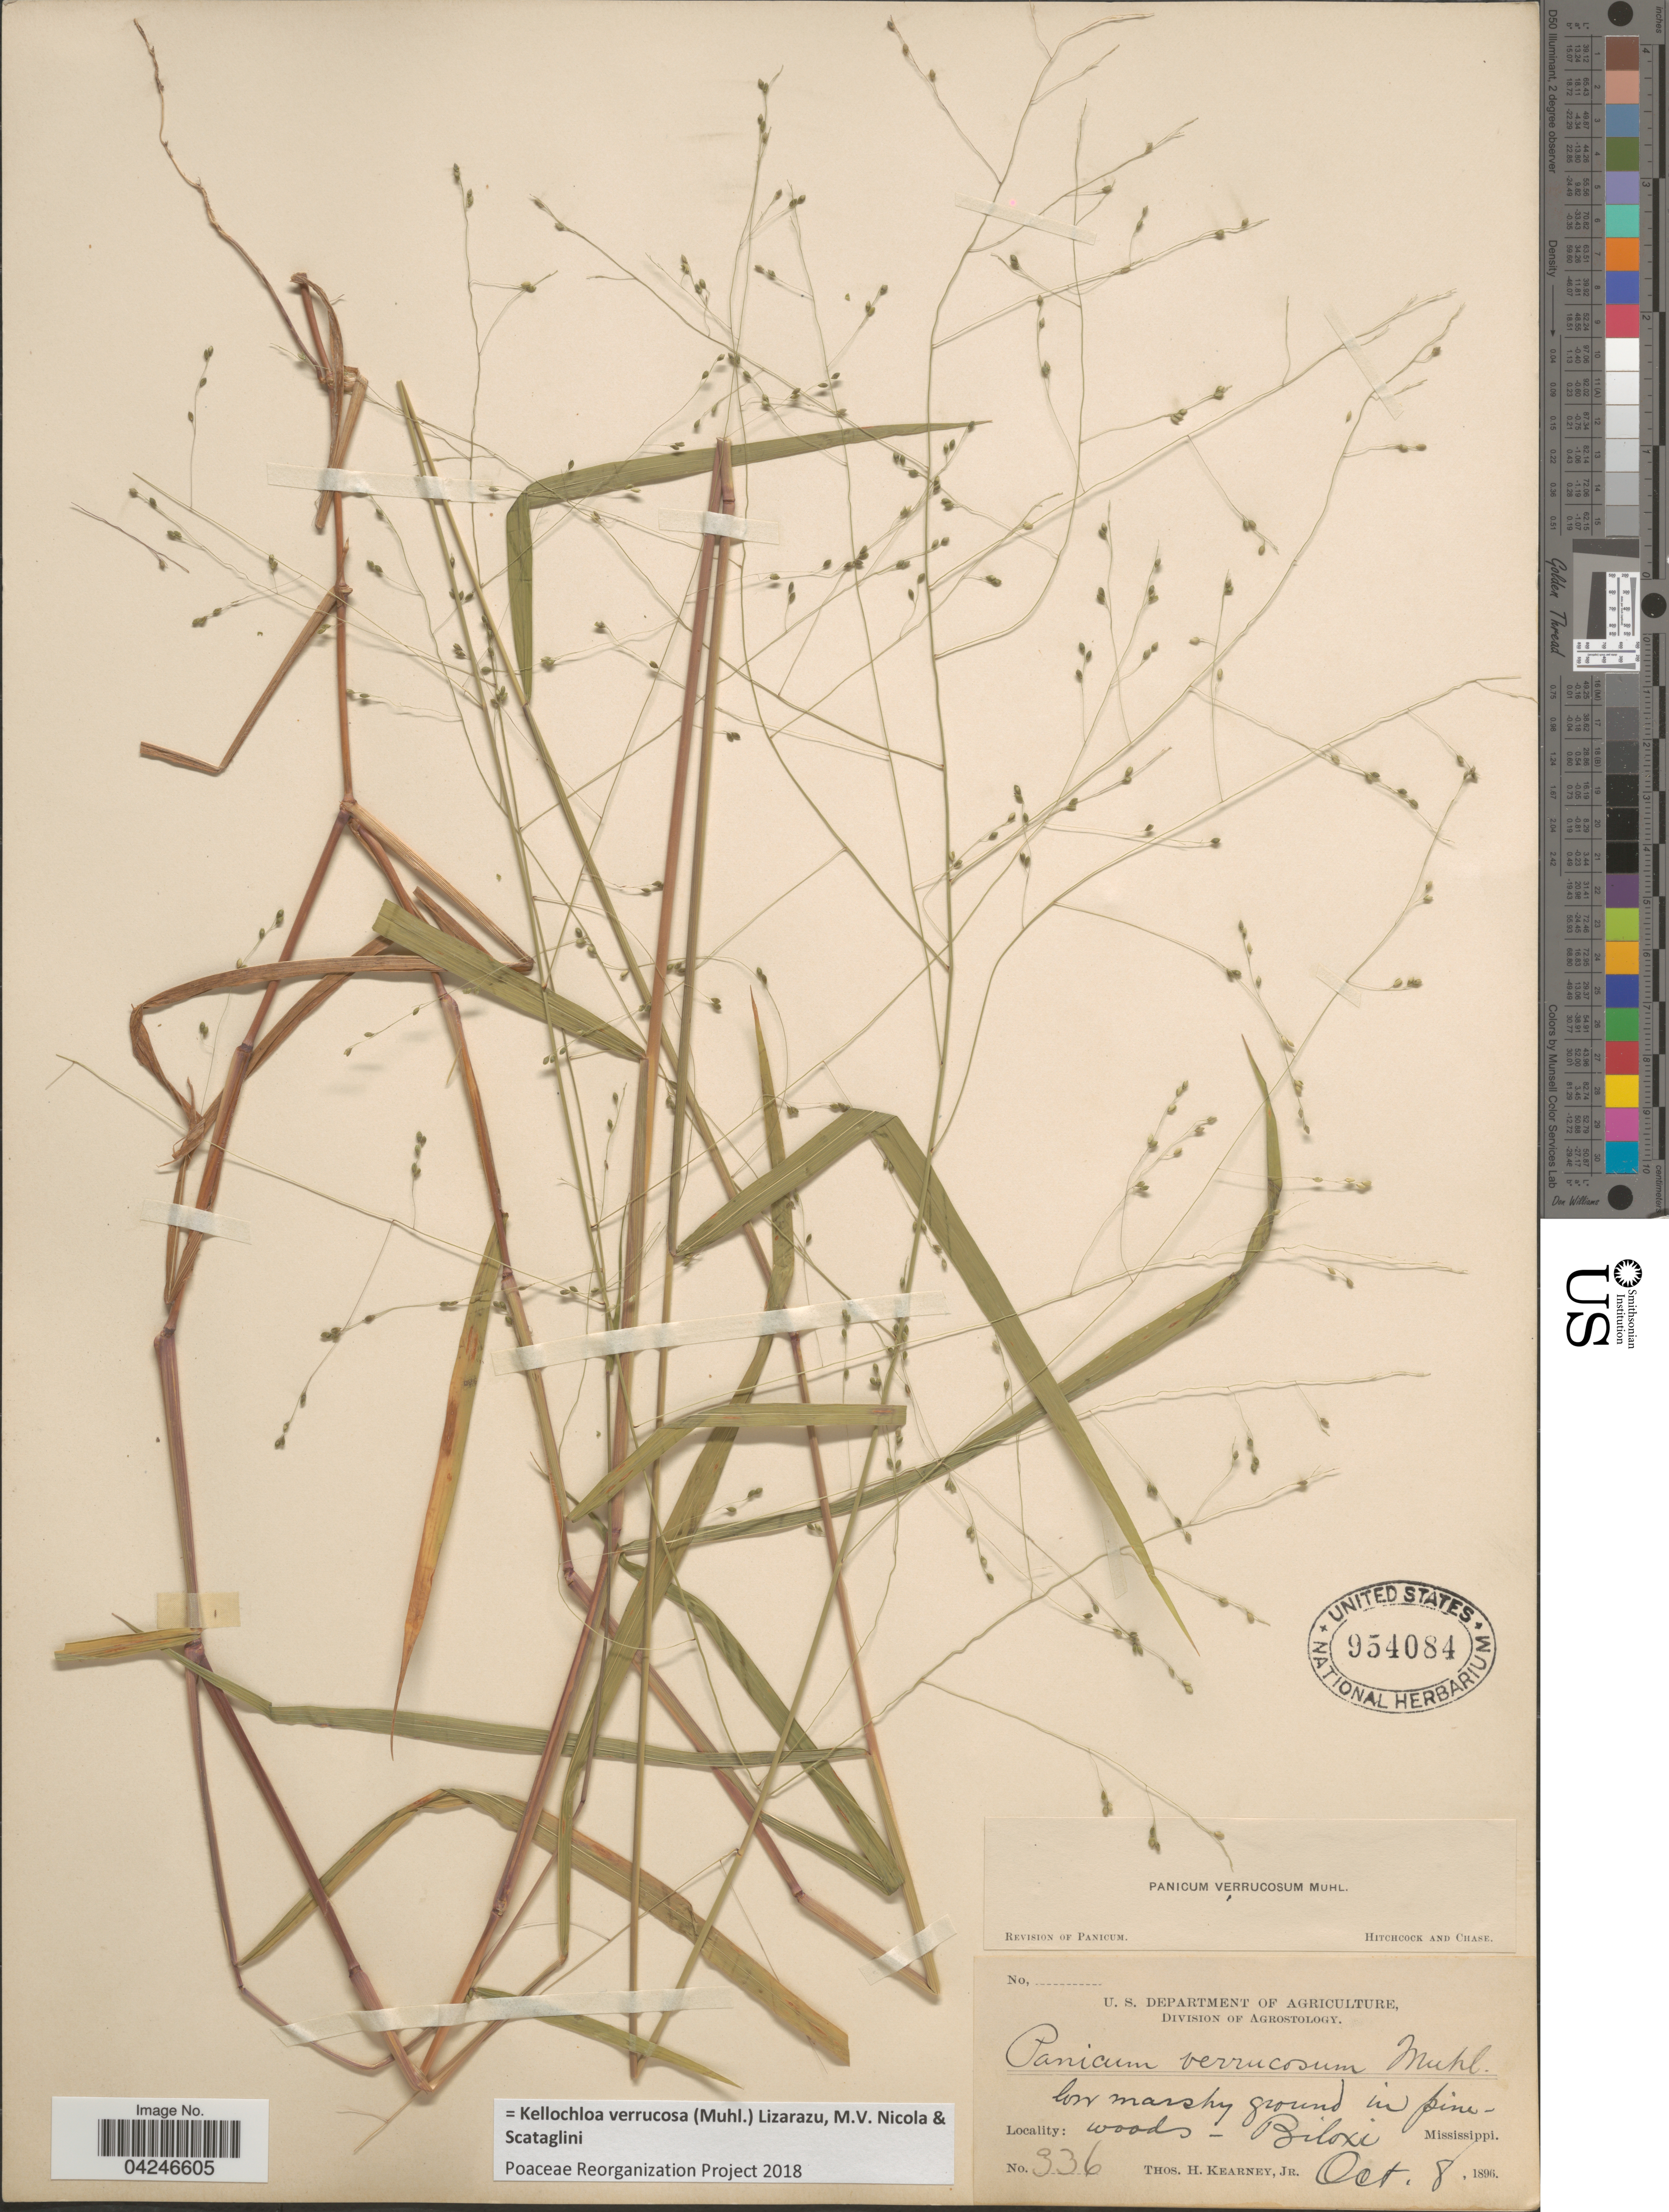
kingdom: Plantae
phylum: Tracheophyta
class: Liliopsida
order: Poales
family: Poaceae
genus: Kellochloa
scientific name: Kellochloa verrucosa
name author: (Muhl.) Lizarazu et al.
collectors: T. H. Kearney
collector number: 336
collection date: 1896-10-08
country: United States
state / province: Mississippi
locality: Biloxi.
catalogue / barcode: US 954084